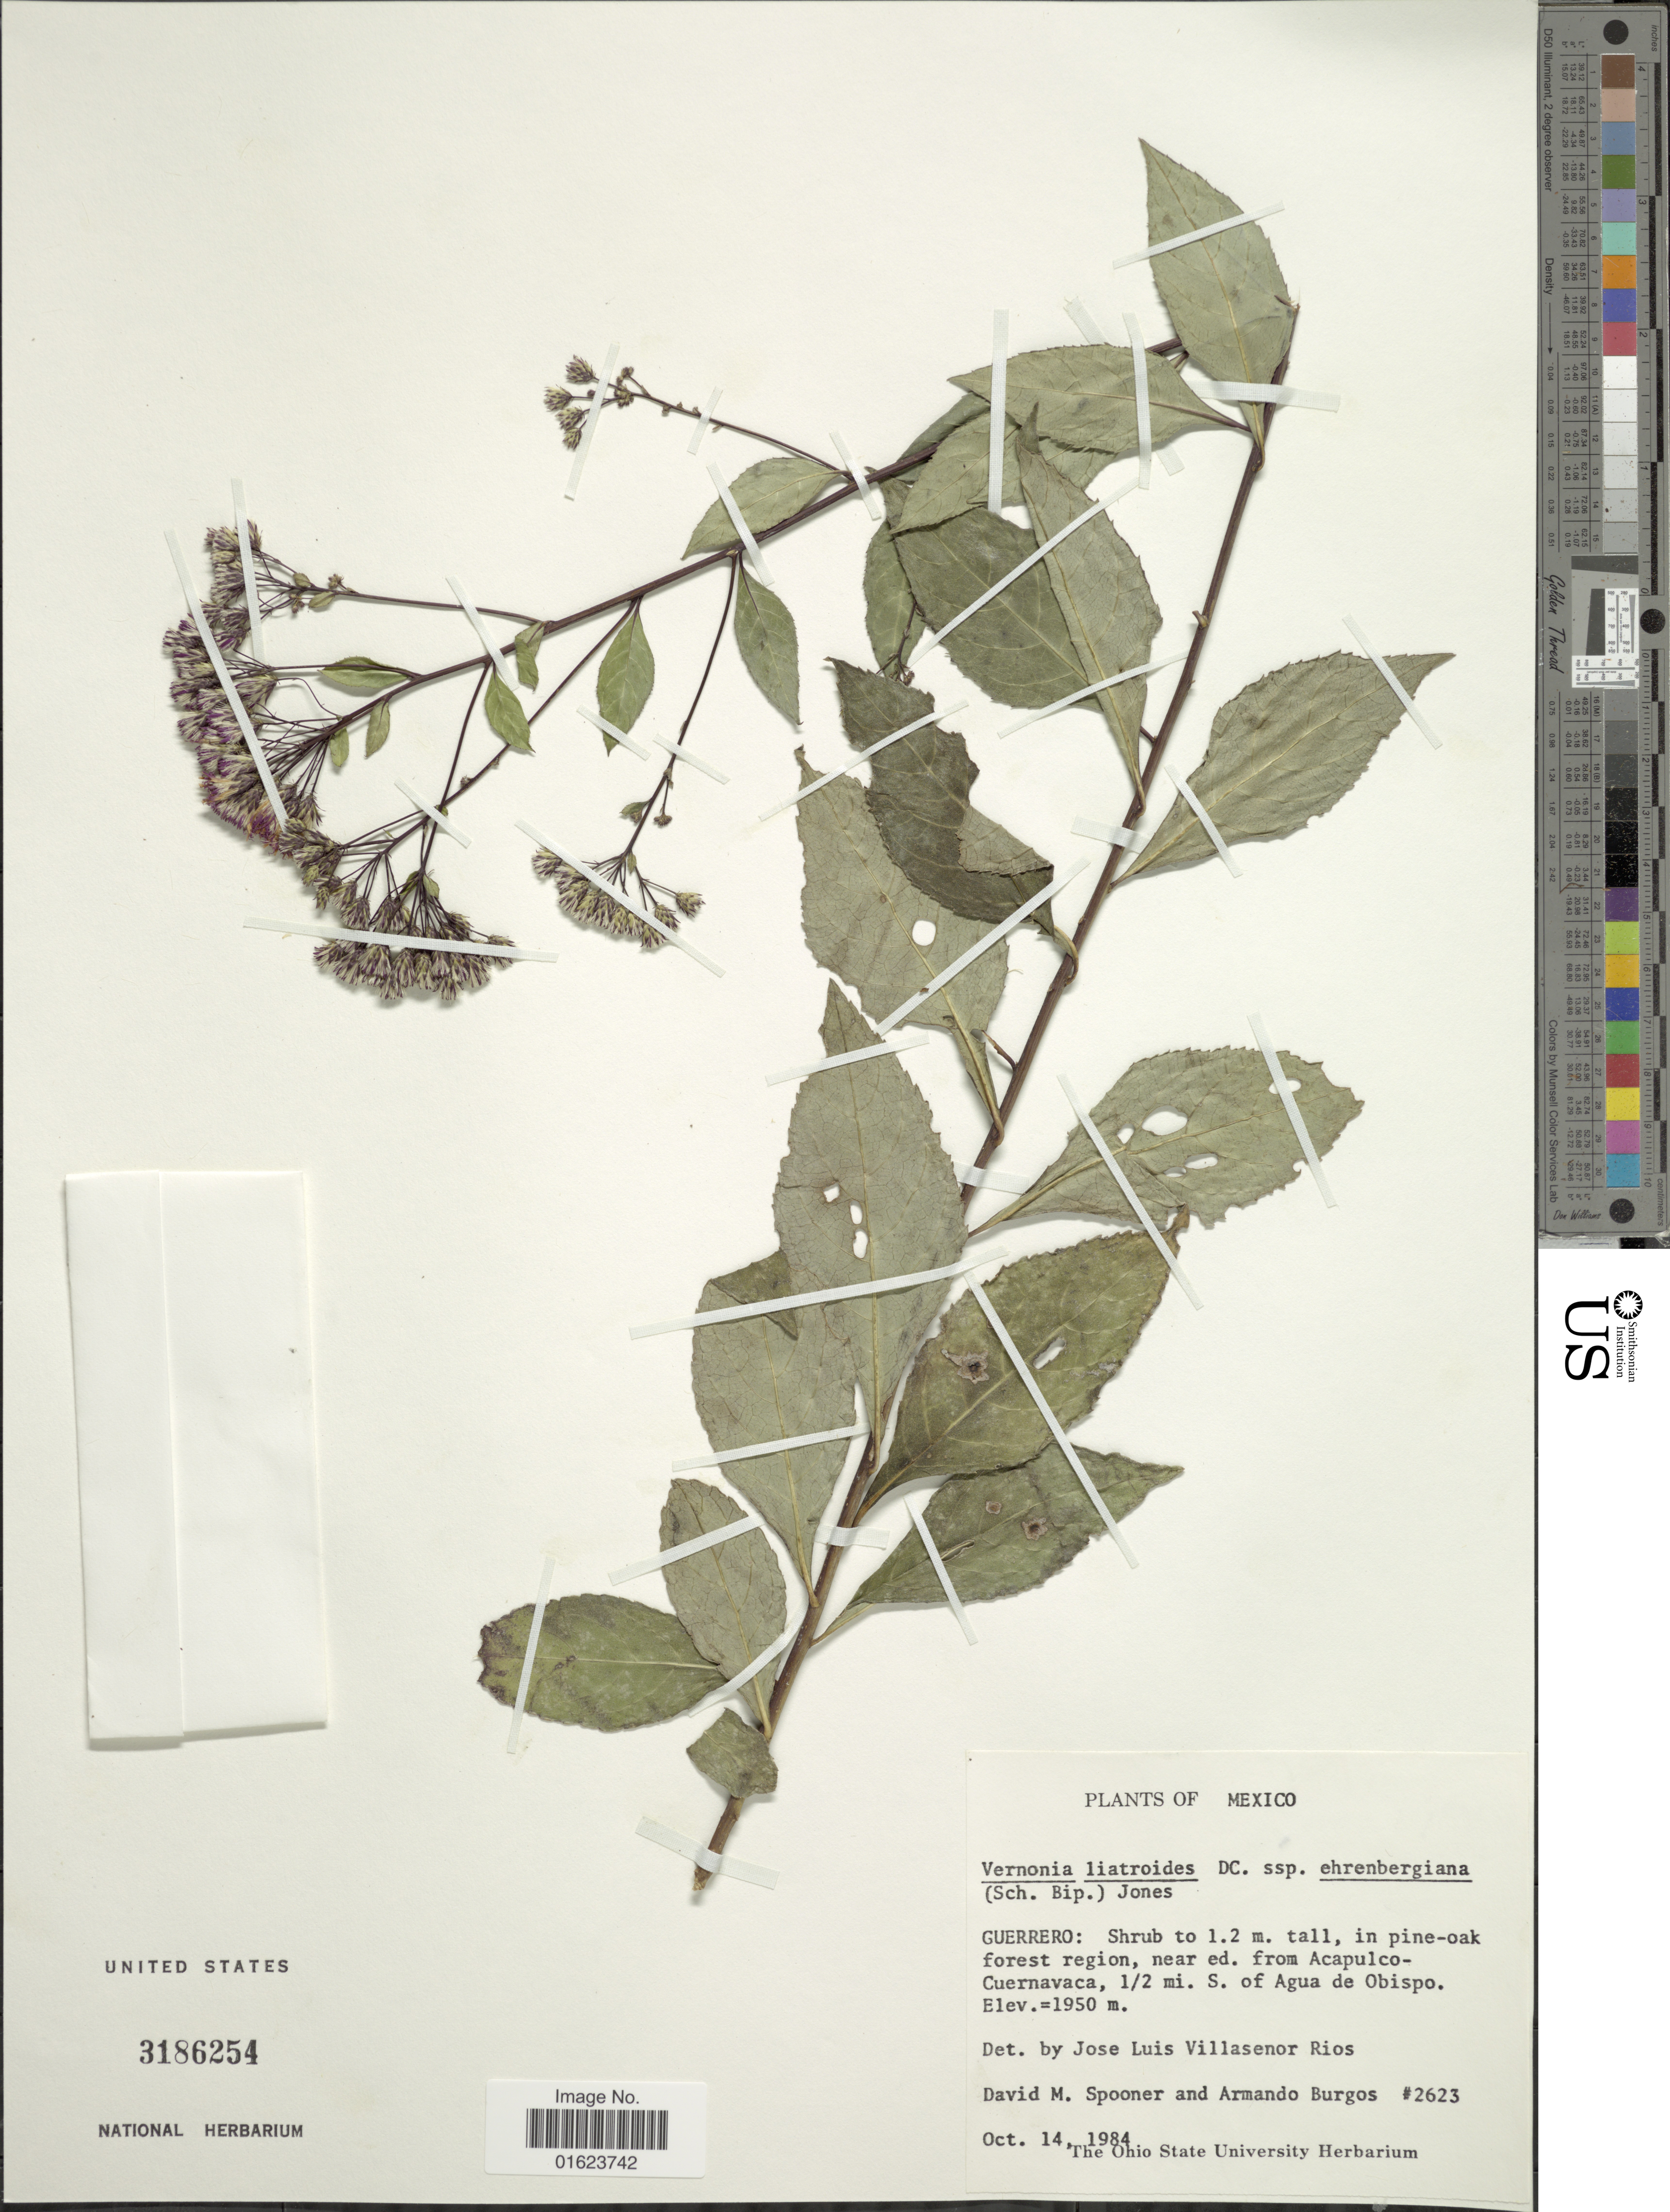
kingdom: Plantae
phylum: Tracheophyta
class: Magnoliopsida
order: Asterales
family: Asteraceae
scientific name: Vickianthus cronquistii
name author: (S.B. Jones) H. Rob.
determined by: Renon, Polla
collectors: D. Spooner & A. Burgos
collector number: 2623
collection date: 1984-10-14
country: Mexico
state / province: Guerrero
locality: Guerrero, near ed. from Acapulco-Cuernavaca, ½ mi. S. of Agua de Obispo.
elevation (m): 1950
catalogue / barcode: US 3186254